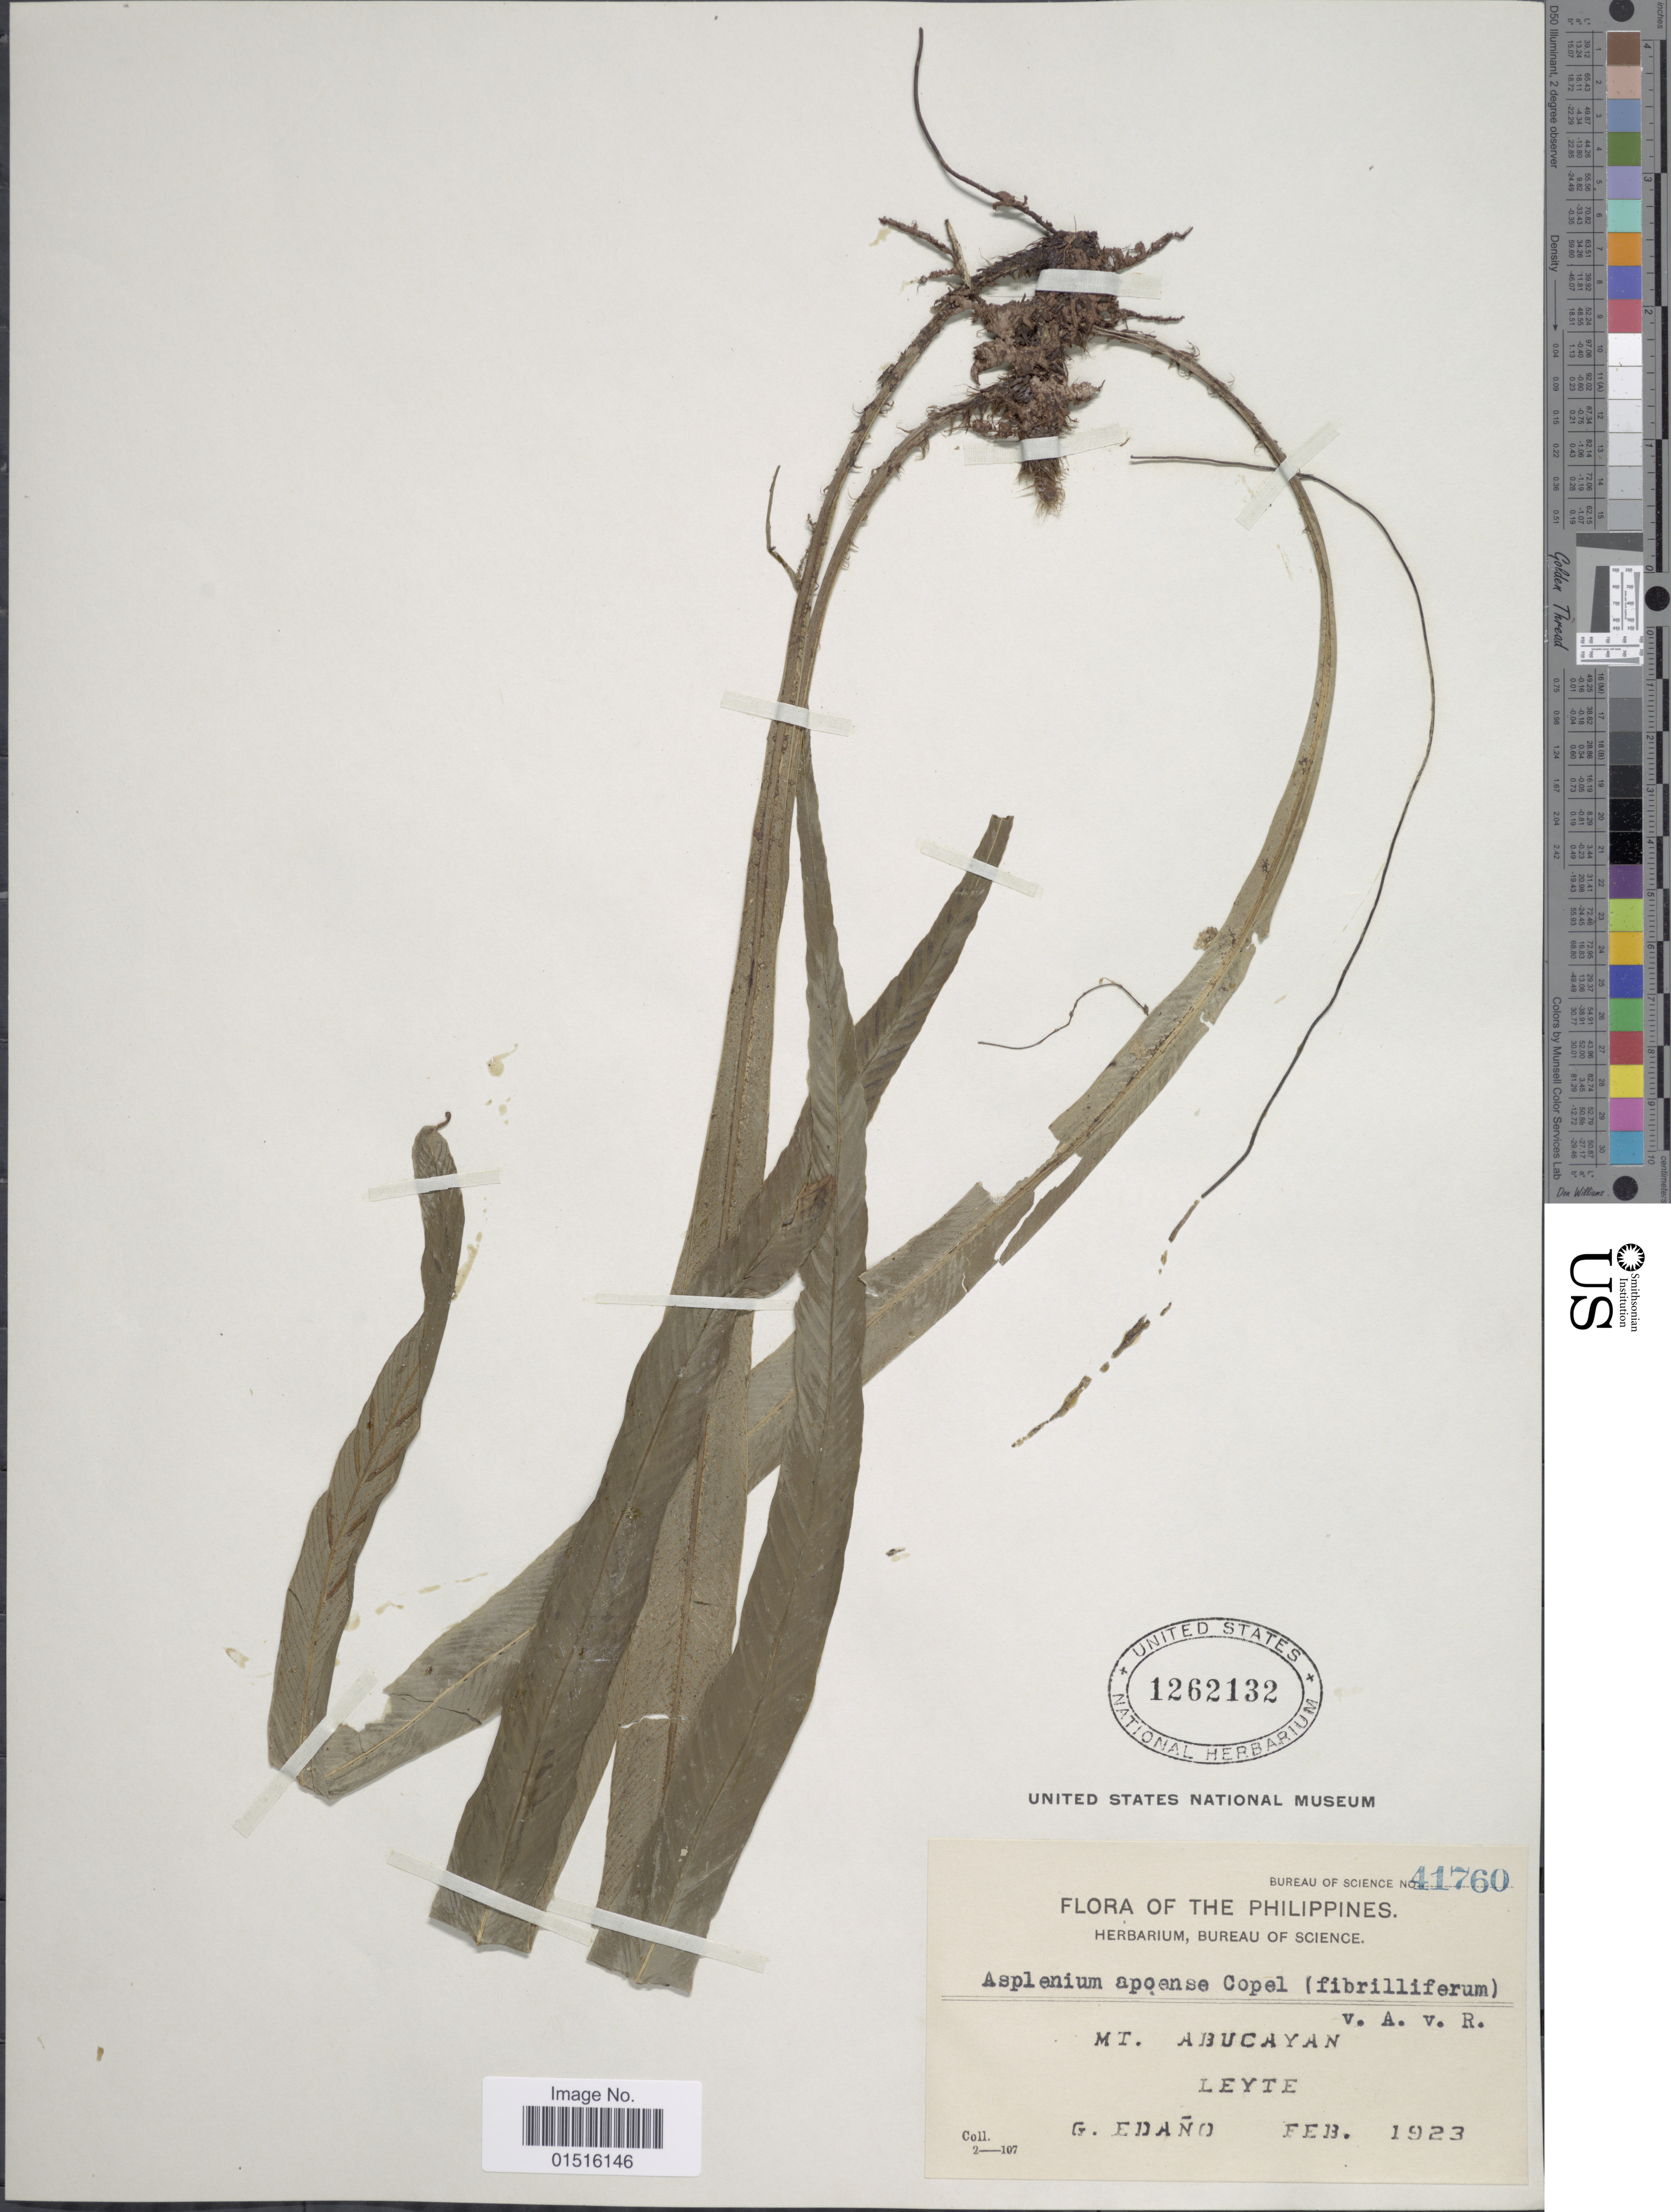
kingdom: Plantae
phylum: Tracheophyta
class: Polypodiopsida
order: Polypodiales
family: Aspleniaceae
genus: Asplenium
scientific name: Asplenium apoense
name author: Copel.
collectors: G. Edaño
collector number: Bureau of Science 41760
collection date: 1923-02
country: Philippines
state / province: Eastern Visayas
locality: Mt, Abucayan, Leyte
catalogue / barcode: US 1262132